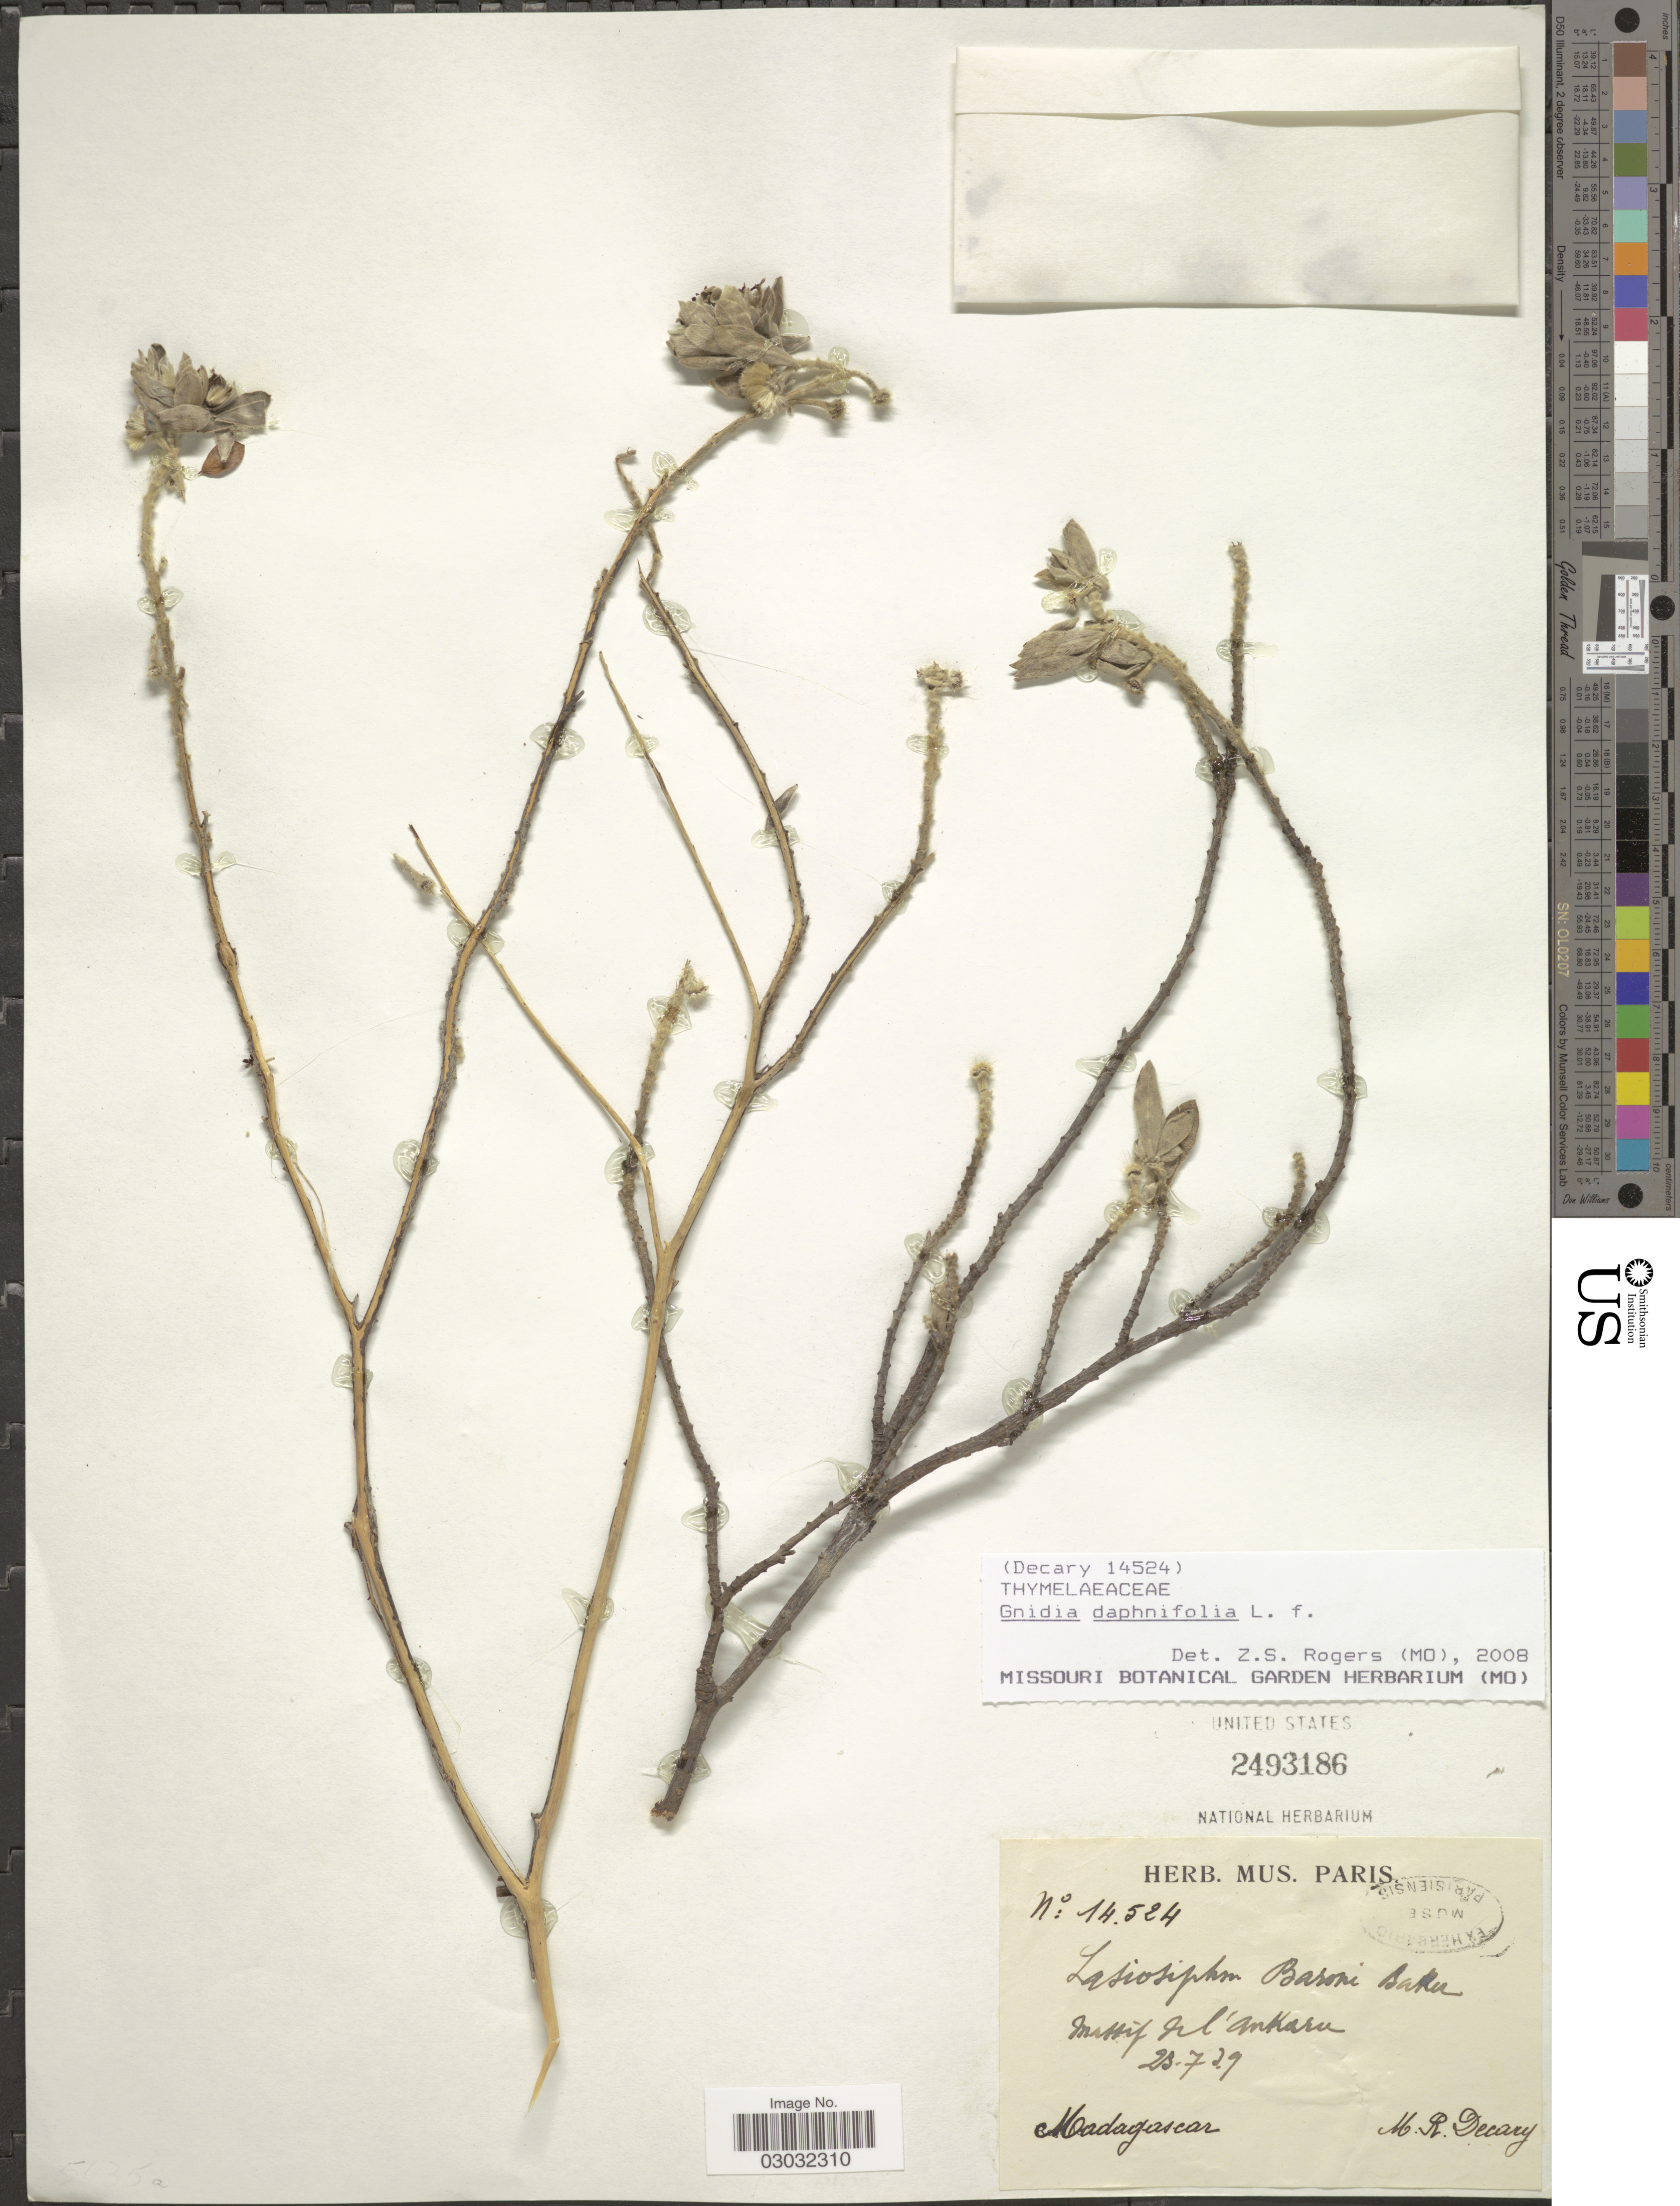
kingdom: Plantae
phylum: Tracheophyta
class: Magnoliopsida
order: Malvales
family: Thymelaeaceae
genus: Lasiosiphon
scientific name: Lasiosiphon daphnifolius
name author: (L. f.) Boatwr. & J.C. Manning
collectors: R. Decary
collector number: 14524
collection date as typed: Transcribed d/m/y: 23/7/39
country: Madagascar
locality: Massif del'Ankara.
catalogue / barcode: US 2493186